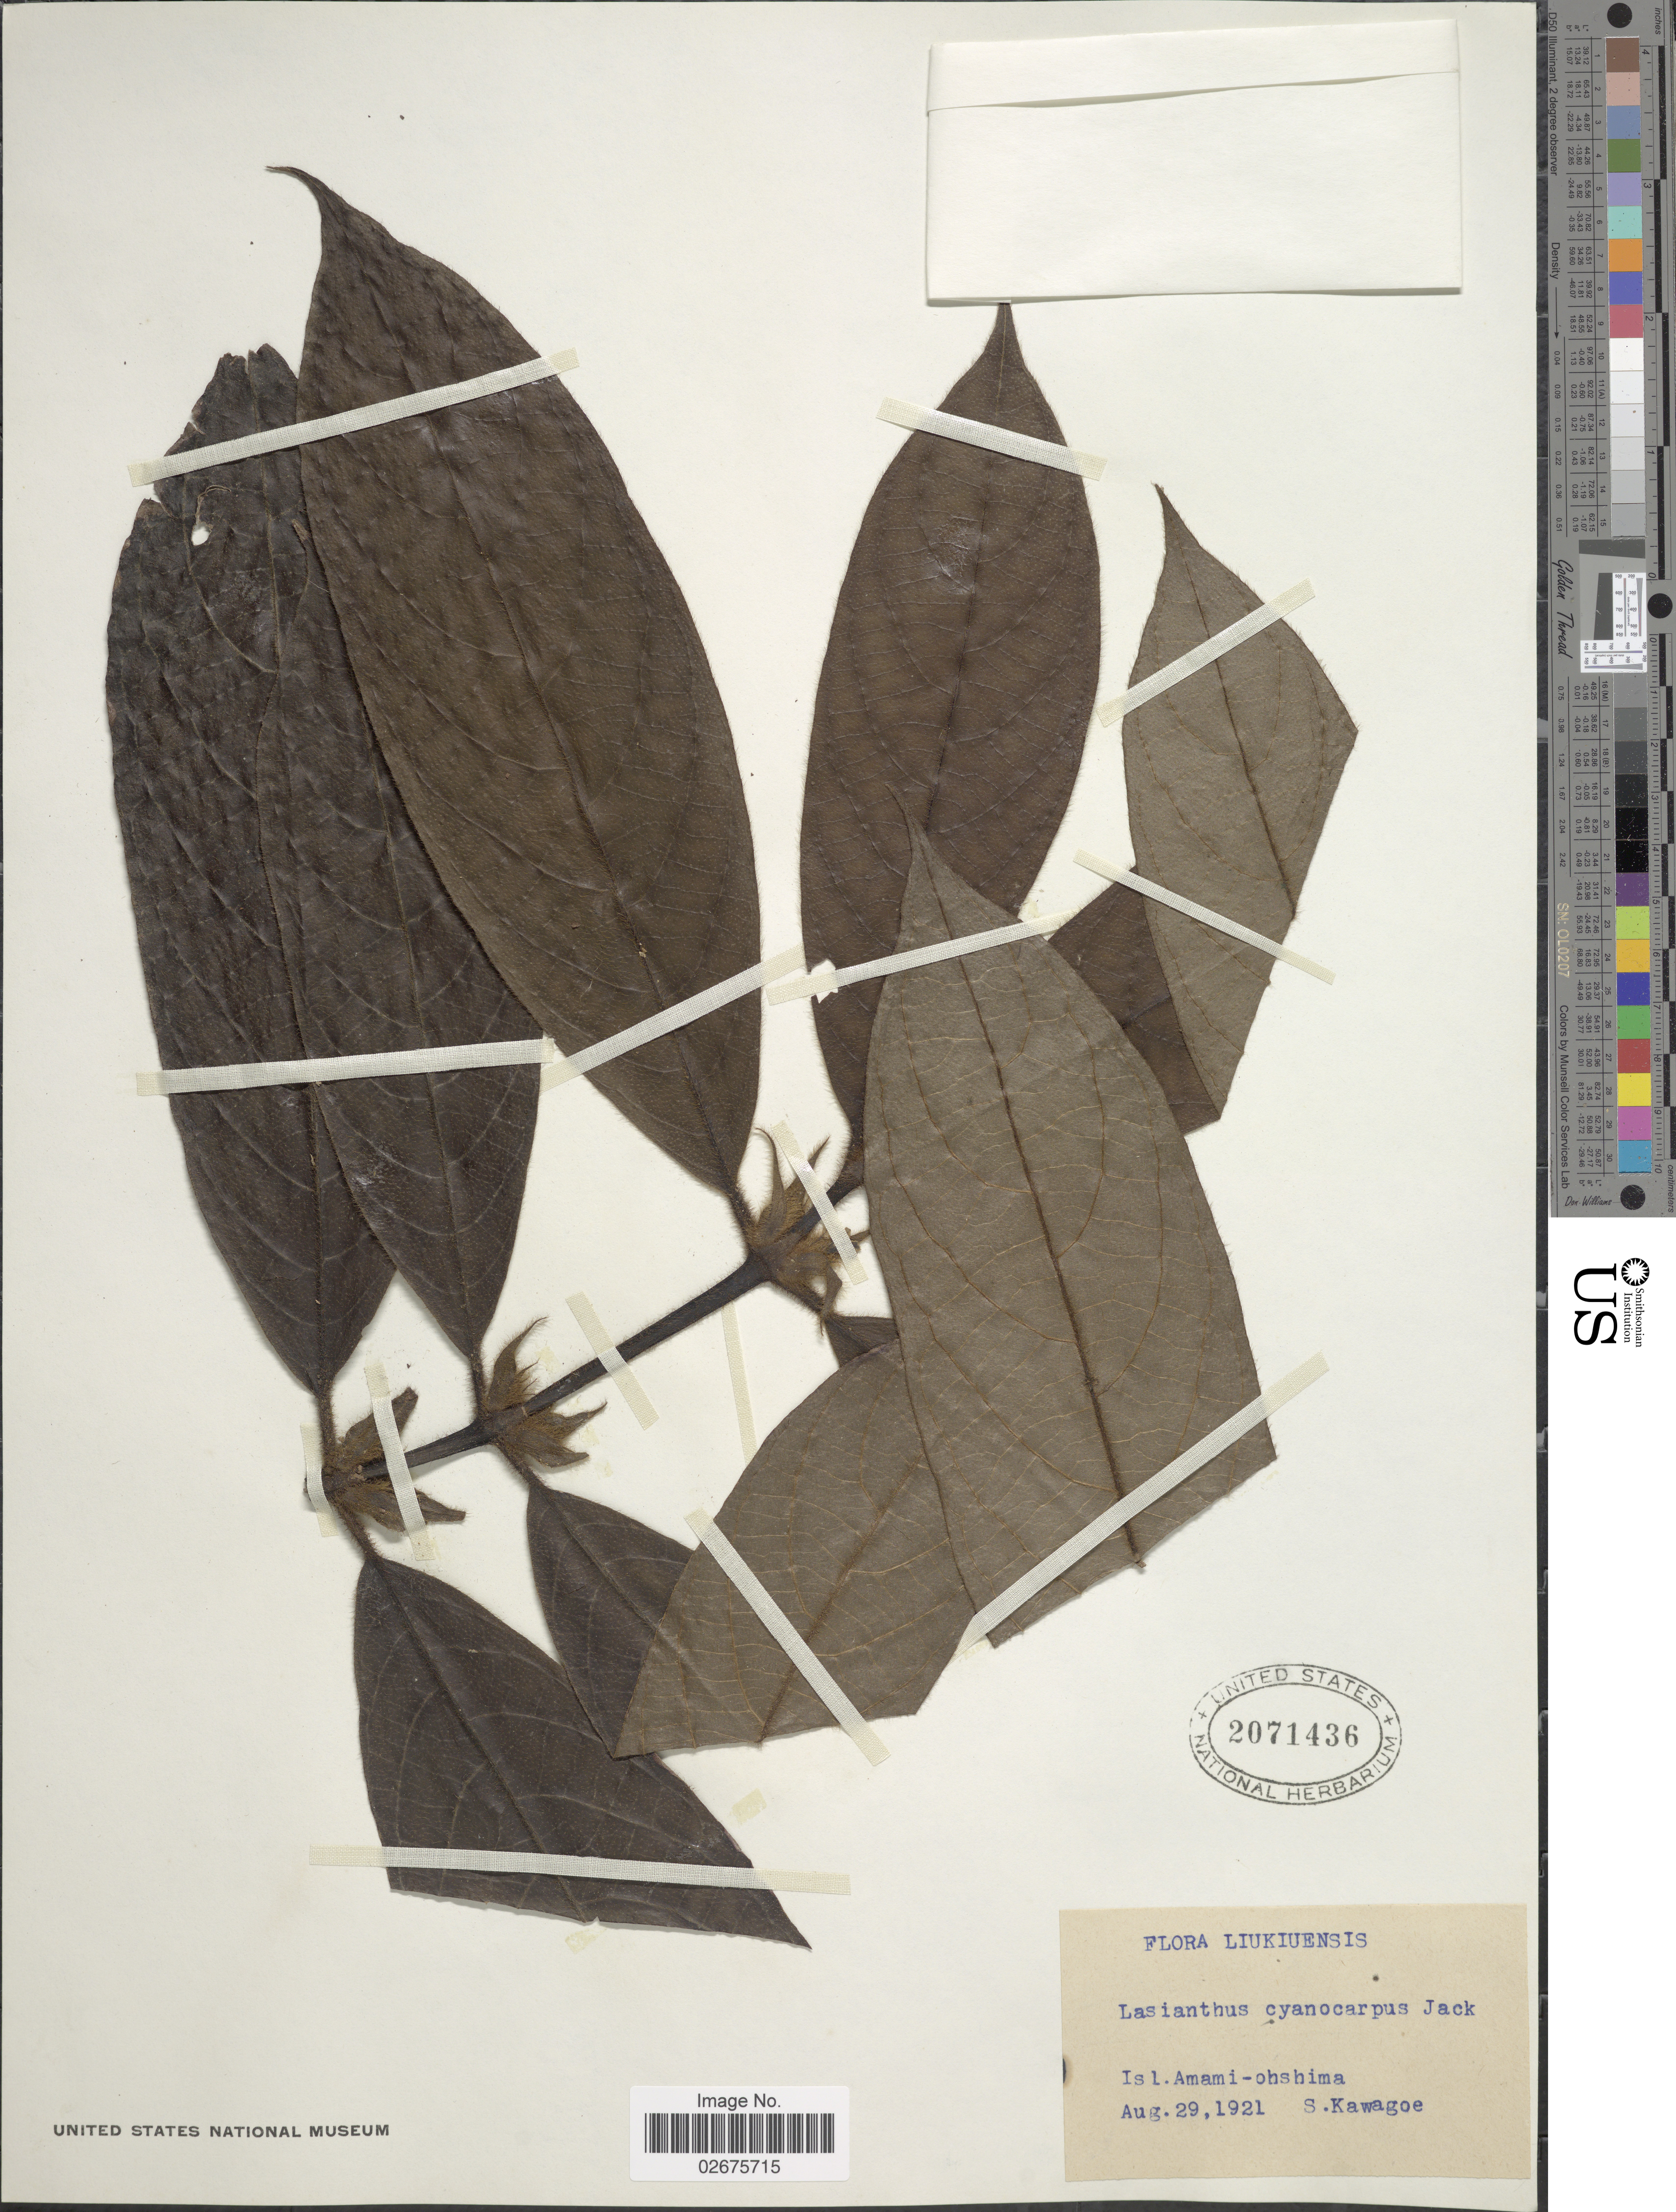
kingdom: Plantae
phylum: Tracheophyta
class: Magnoliopsida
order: Gentianales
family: Rubiaceae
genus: Lasianthus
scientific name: Lasianthus cyanocarpus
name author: Jack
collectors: S. Kawagoe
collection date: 1921-08-29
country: Japan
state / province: Okinawa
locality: Liukiuensis, Isl. Amami-ohshima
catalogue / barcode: US 2071436